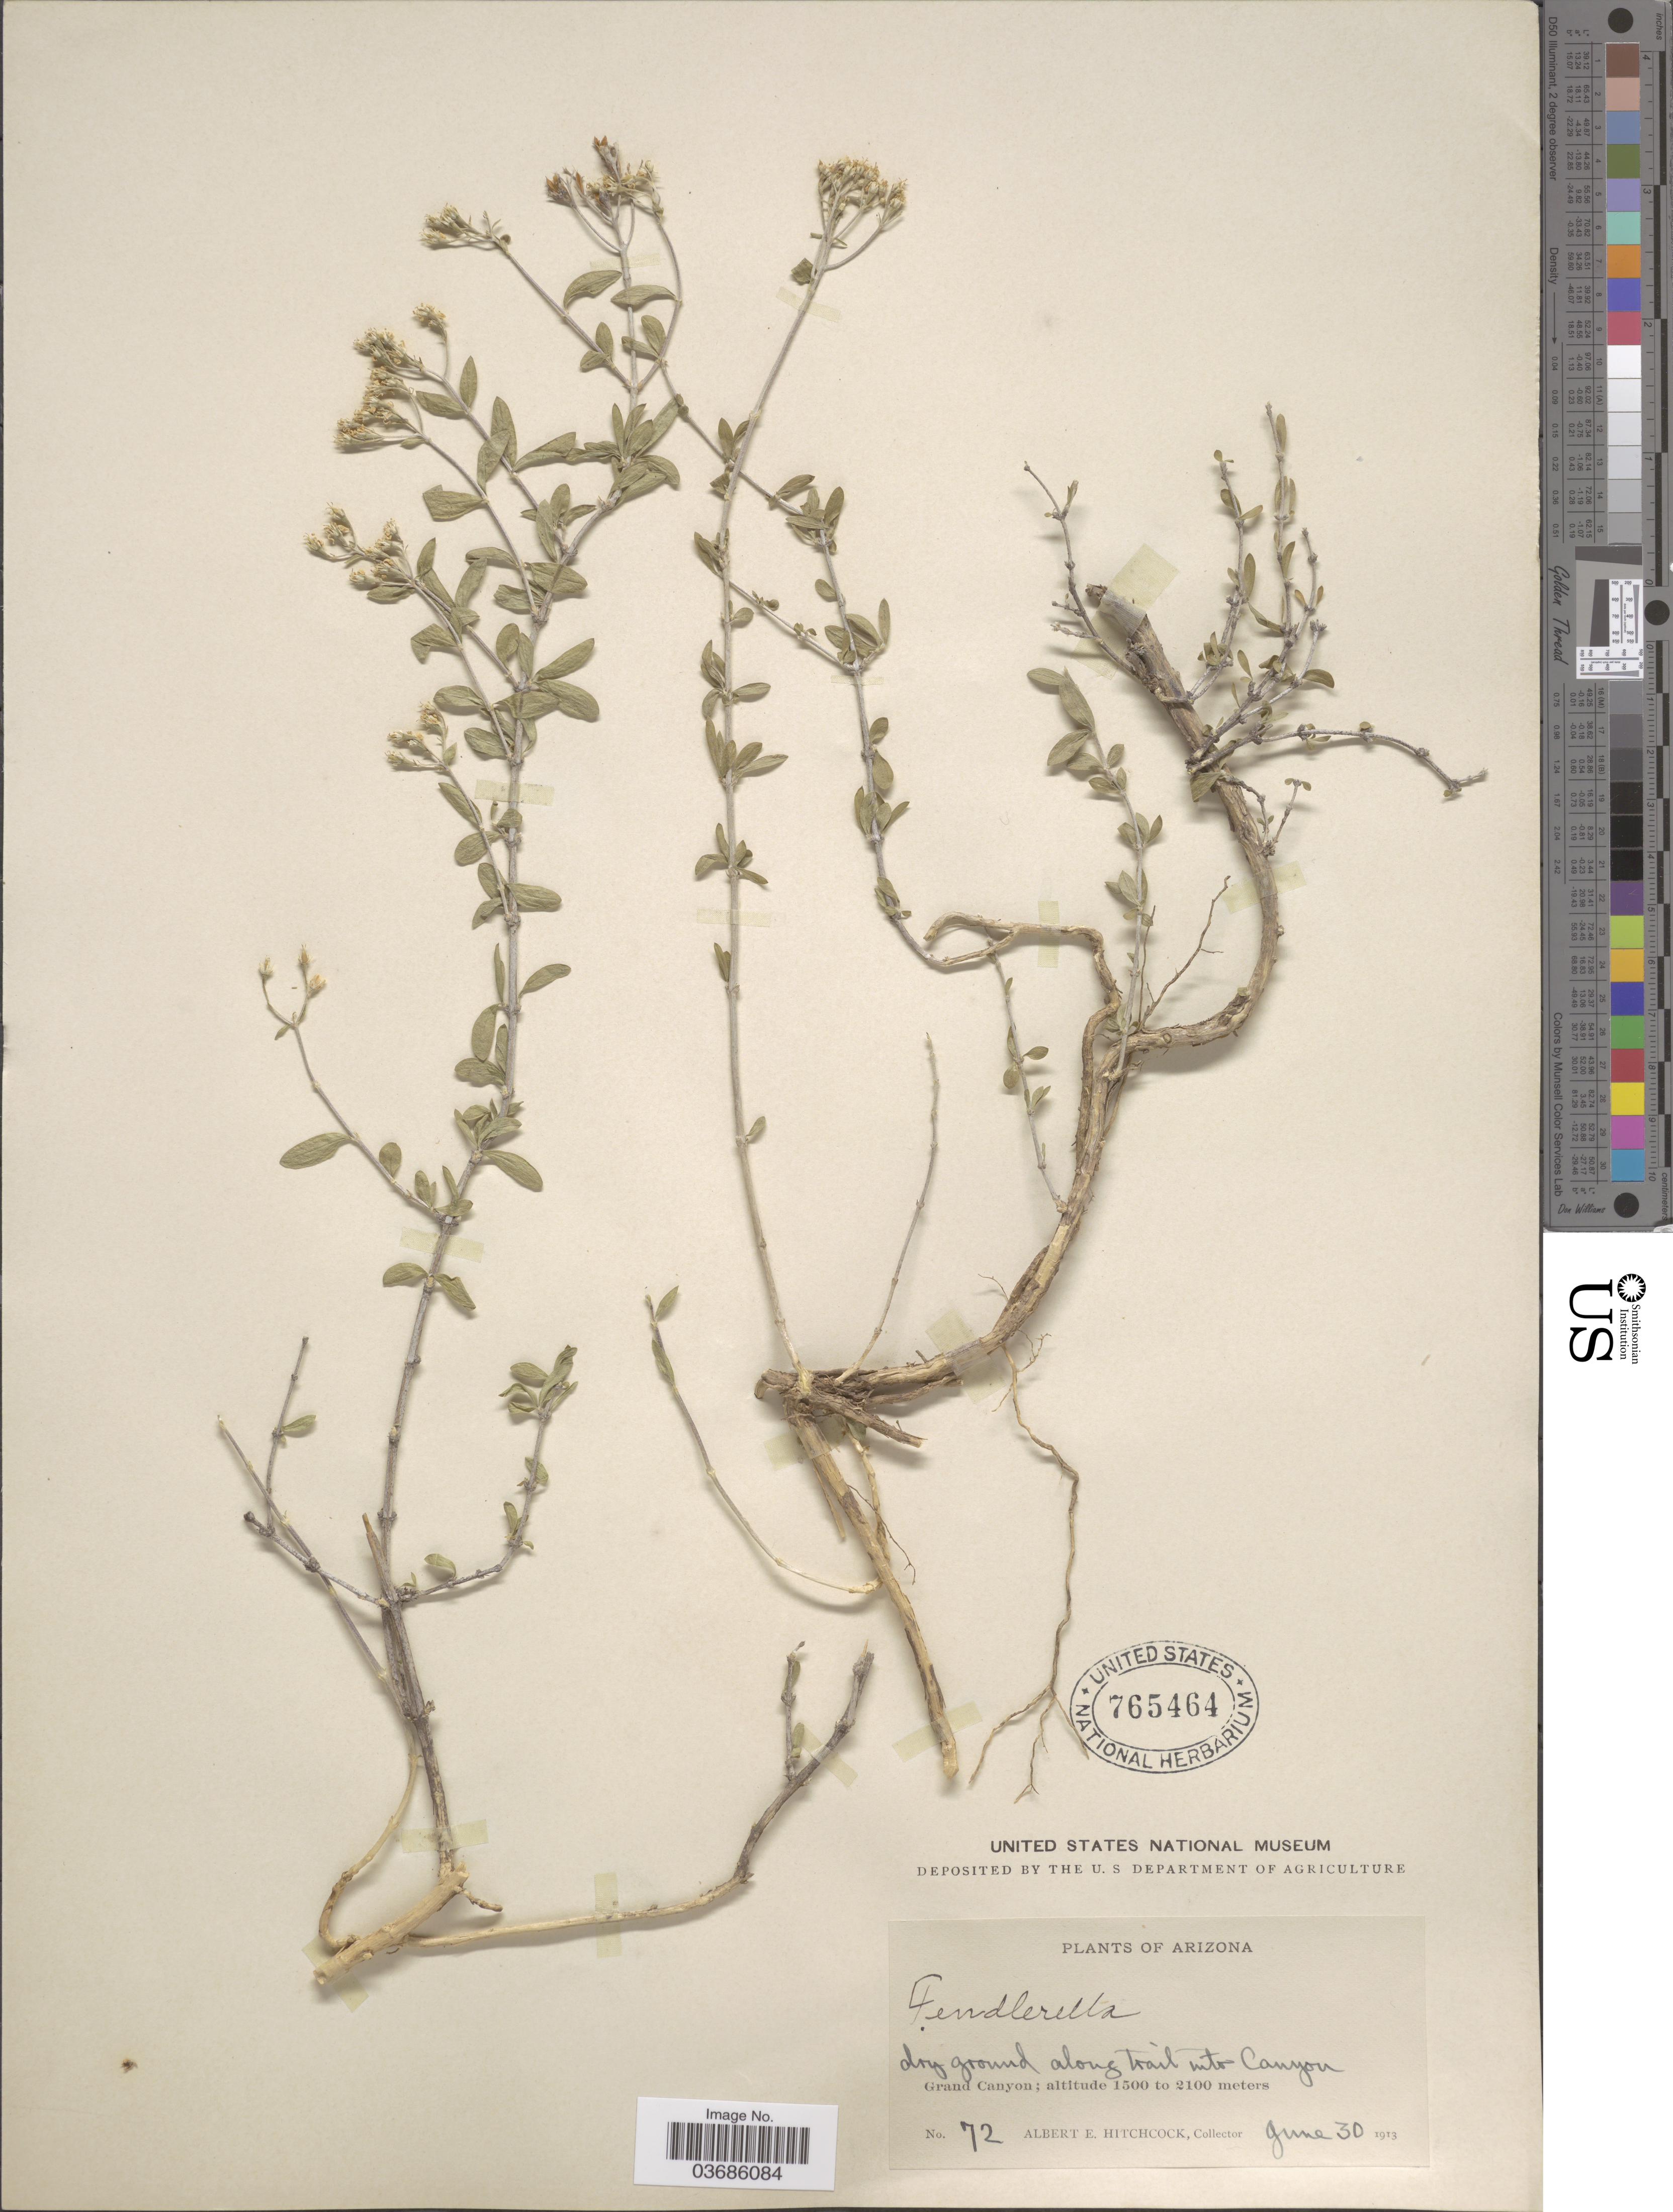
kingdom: Plantae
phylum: Tracheophyta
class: Magnoliopsida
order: Cornales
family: Hydrangeaceae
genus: Fendlerella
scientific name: Fendlerella utahensis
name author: (S. Watson) A. Heller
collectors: A. Hitchcock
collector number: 72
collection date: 1913-06-30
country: United States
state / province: Arizona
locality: Along trail into Canyon. Grand Canyon.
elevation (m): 1500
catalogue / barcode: US 765464